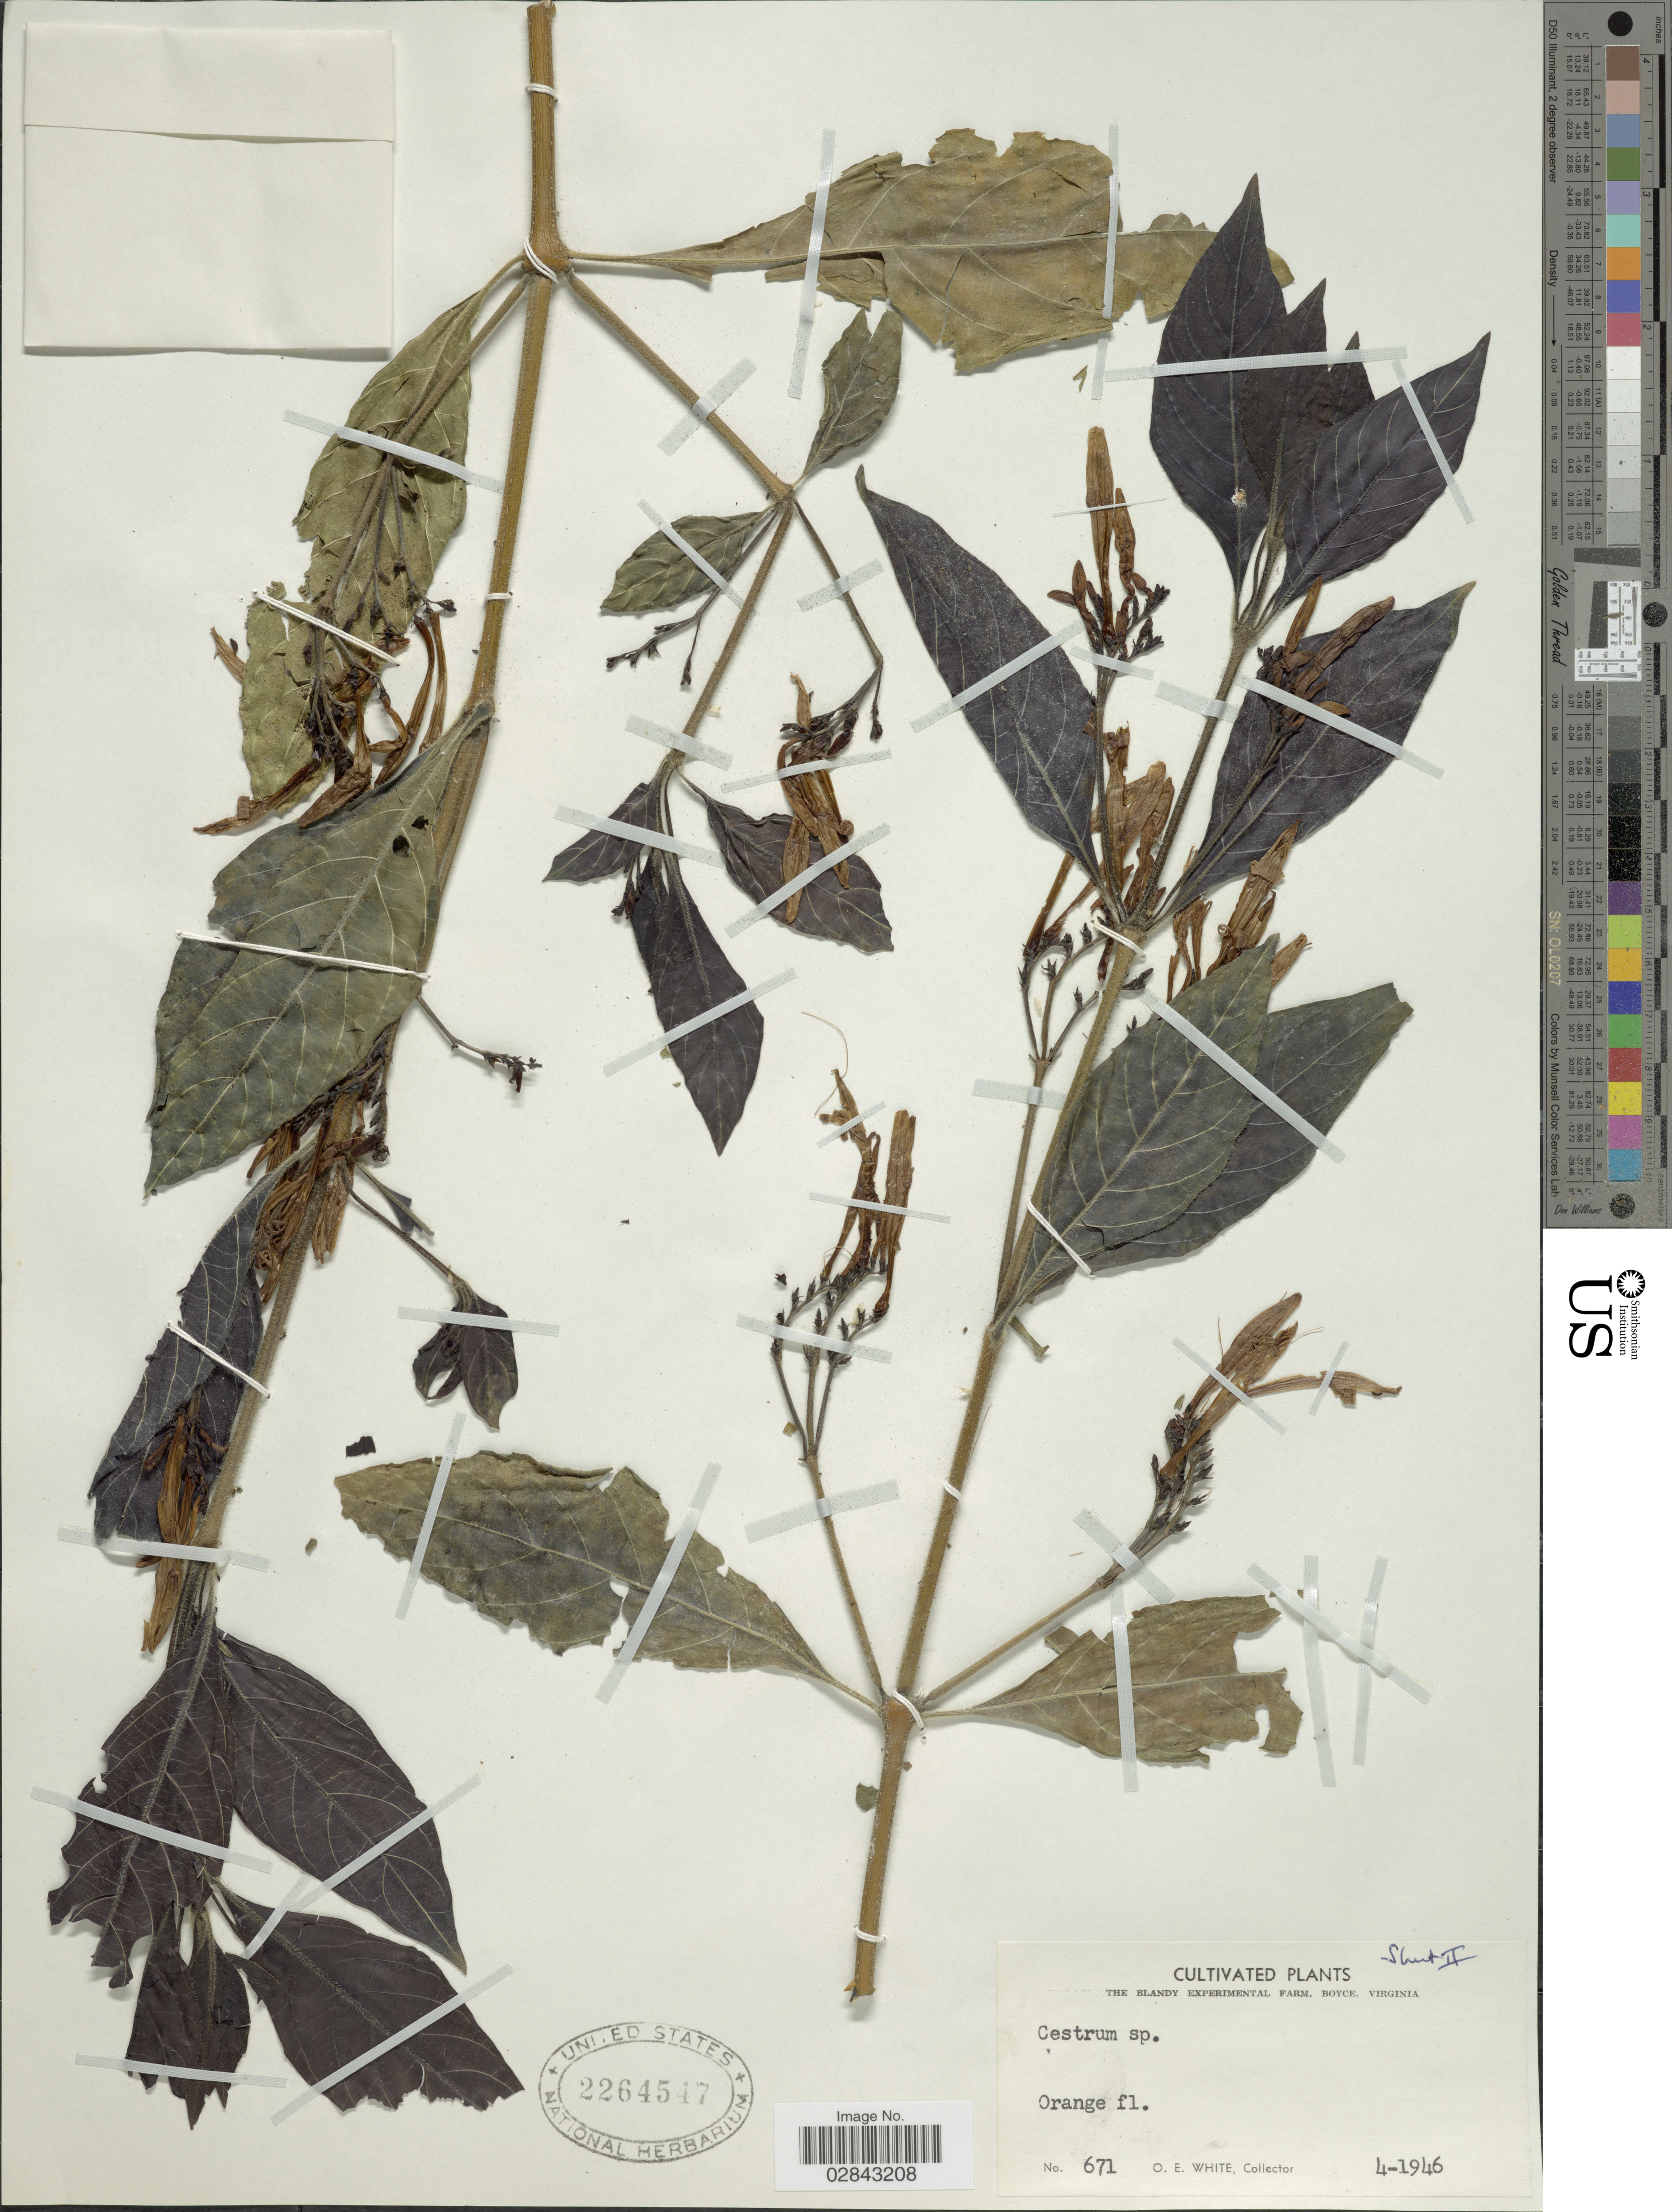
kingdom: Plantae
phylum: Tracheophyta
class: Magnoliopsida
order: Solanales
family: Solanaceae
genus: Cestrum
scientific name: Cestrum sp.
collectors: O. E. White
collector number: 671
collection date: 1946-04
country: United States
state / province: Virginia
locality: The Blandy Experimental Farm, Boyce, Virginia.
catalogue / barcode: US 2264547